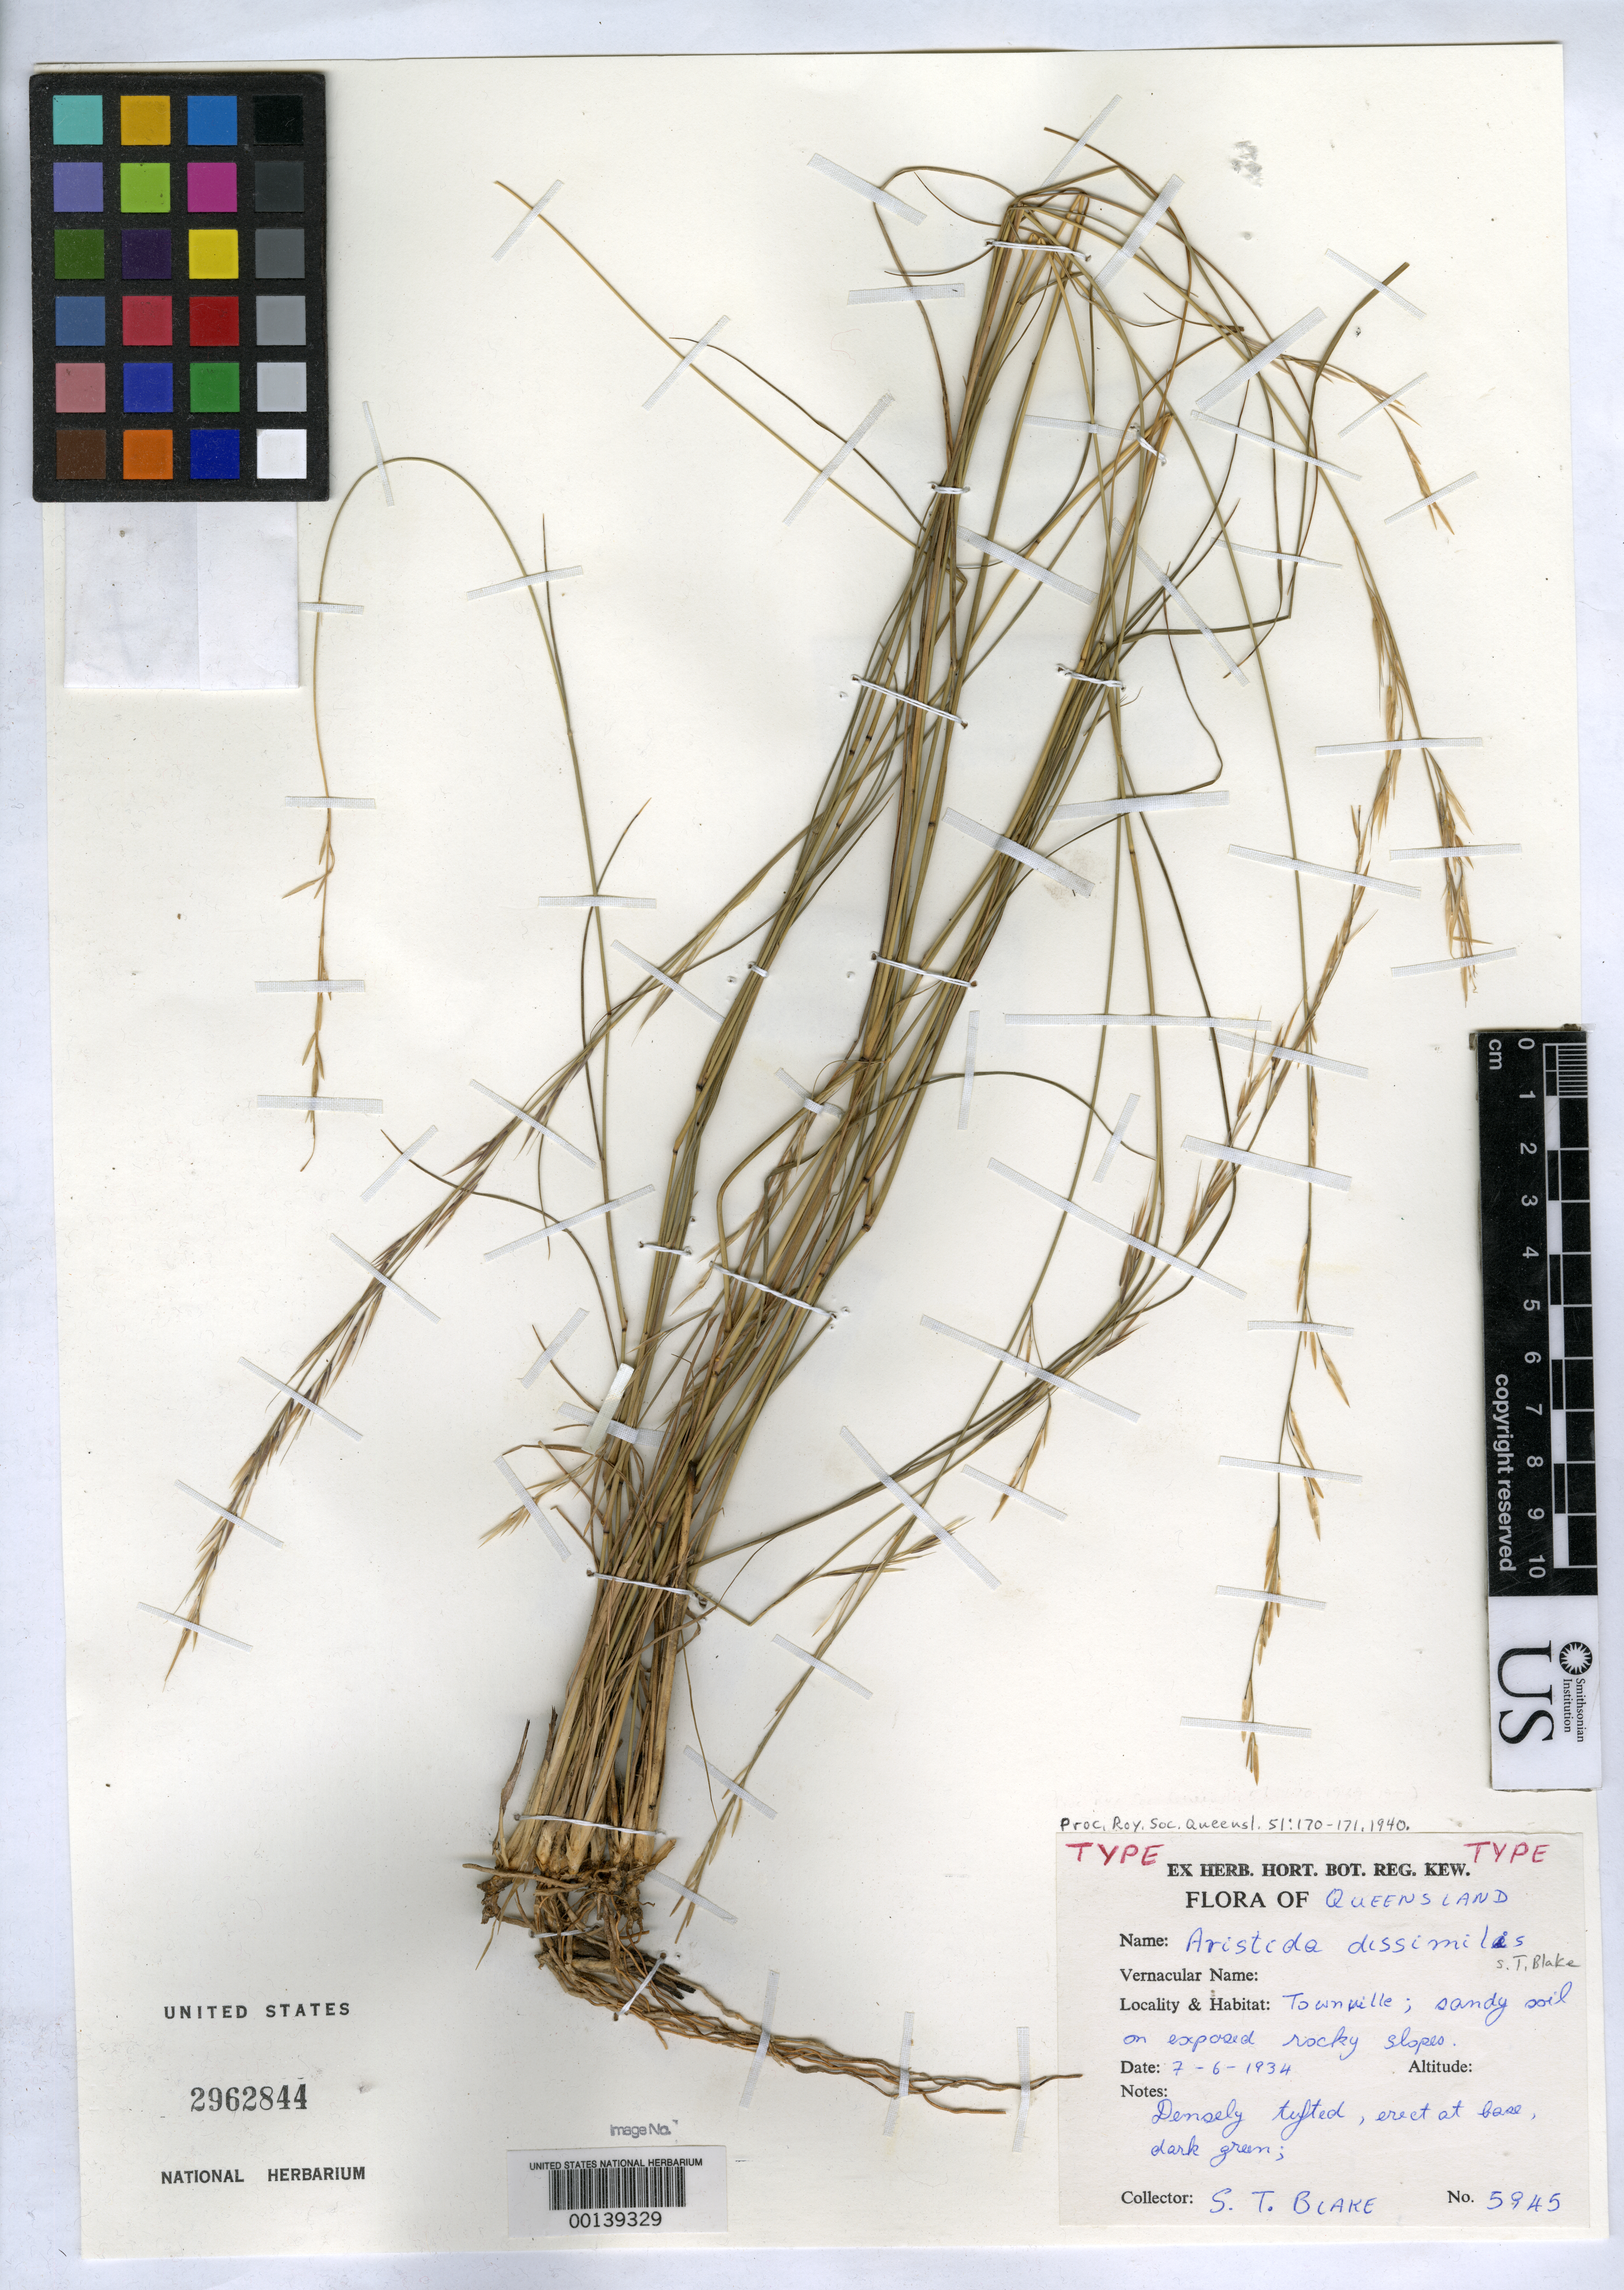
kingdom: Plantae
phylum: Tracheophyta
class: Liliopsida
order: Poales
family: Poaceae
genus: Aristida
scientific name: Aristida dissimilis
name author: S.T. Blake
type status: Isotype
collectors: S. T. Blake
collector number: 5946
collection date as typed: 07 Jun 1934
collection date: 1934-06-07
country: Australia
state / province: Queensland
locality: Townville.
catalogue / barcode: US 2962844